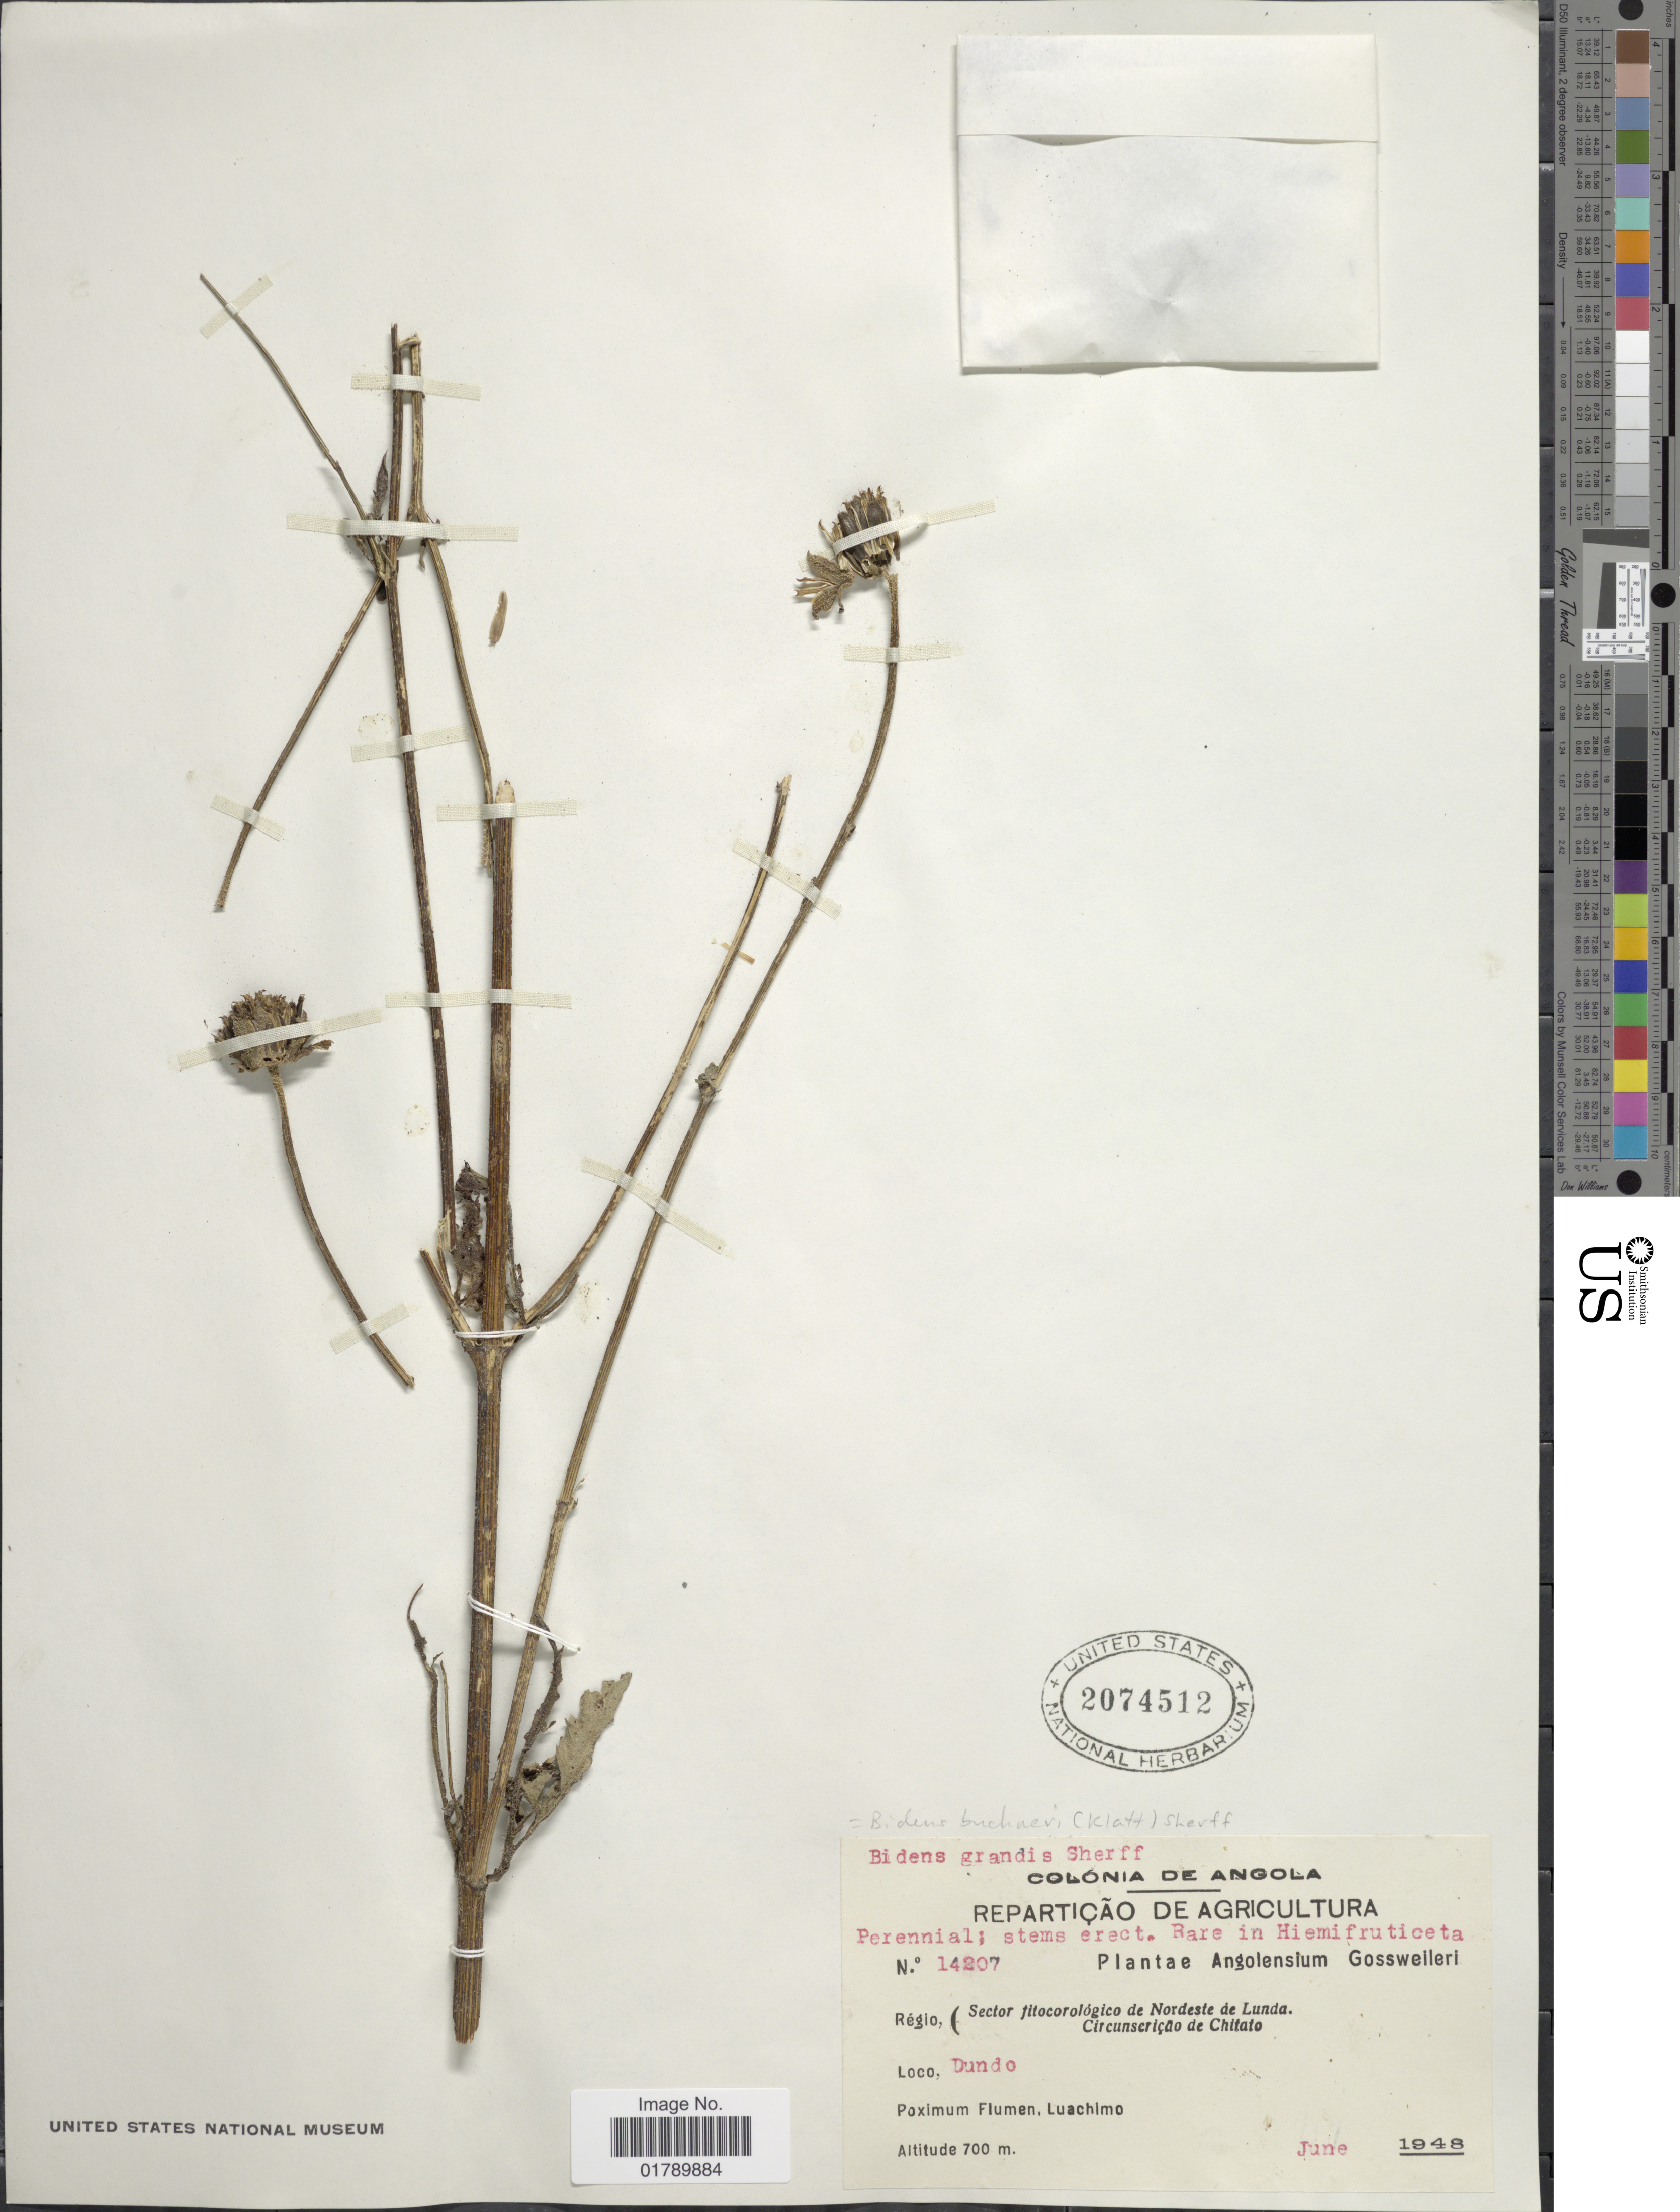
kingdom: Plantae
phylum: Tracheophyta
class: Magnoliopsida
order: Asterales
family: Asteraceae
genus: Bidens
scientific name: Bidens buchneri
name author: (Klatt) Sherff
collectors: Gossweiler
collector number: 14207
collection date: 1948-06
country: Angola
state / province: Lunda Norte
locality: Regio (Sector fitocorologico de Nordeste de Lunda. Circunsericao de Chitato) Dundo. Poximum Flumen, Luachimo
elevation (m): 700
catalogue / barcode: US 2074512